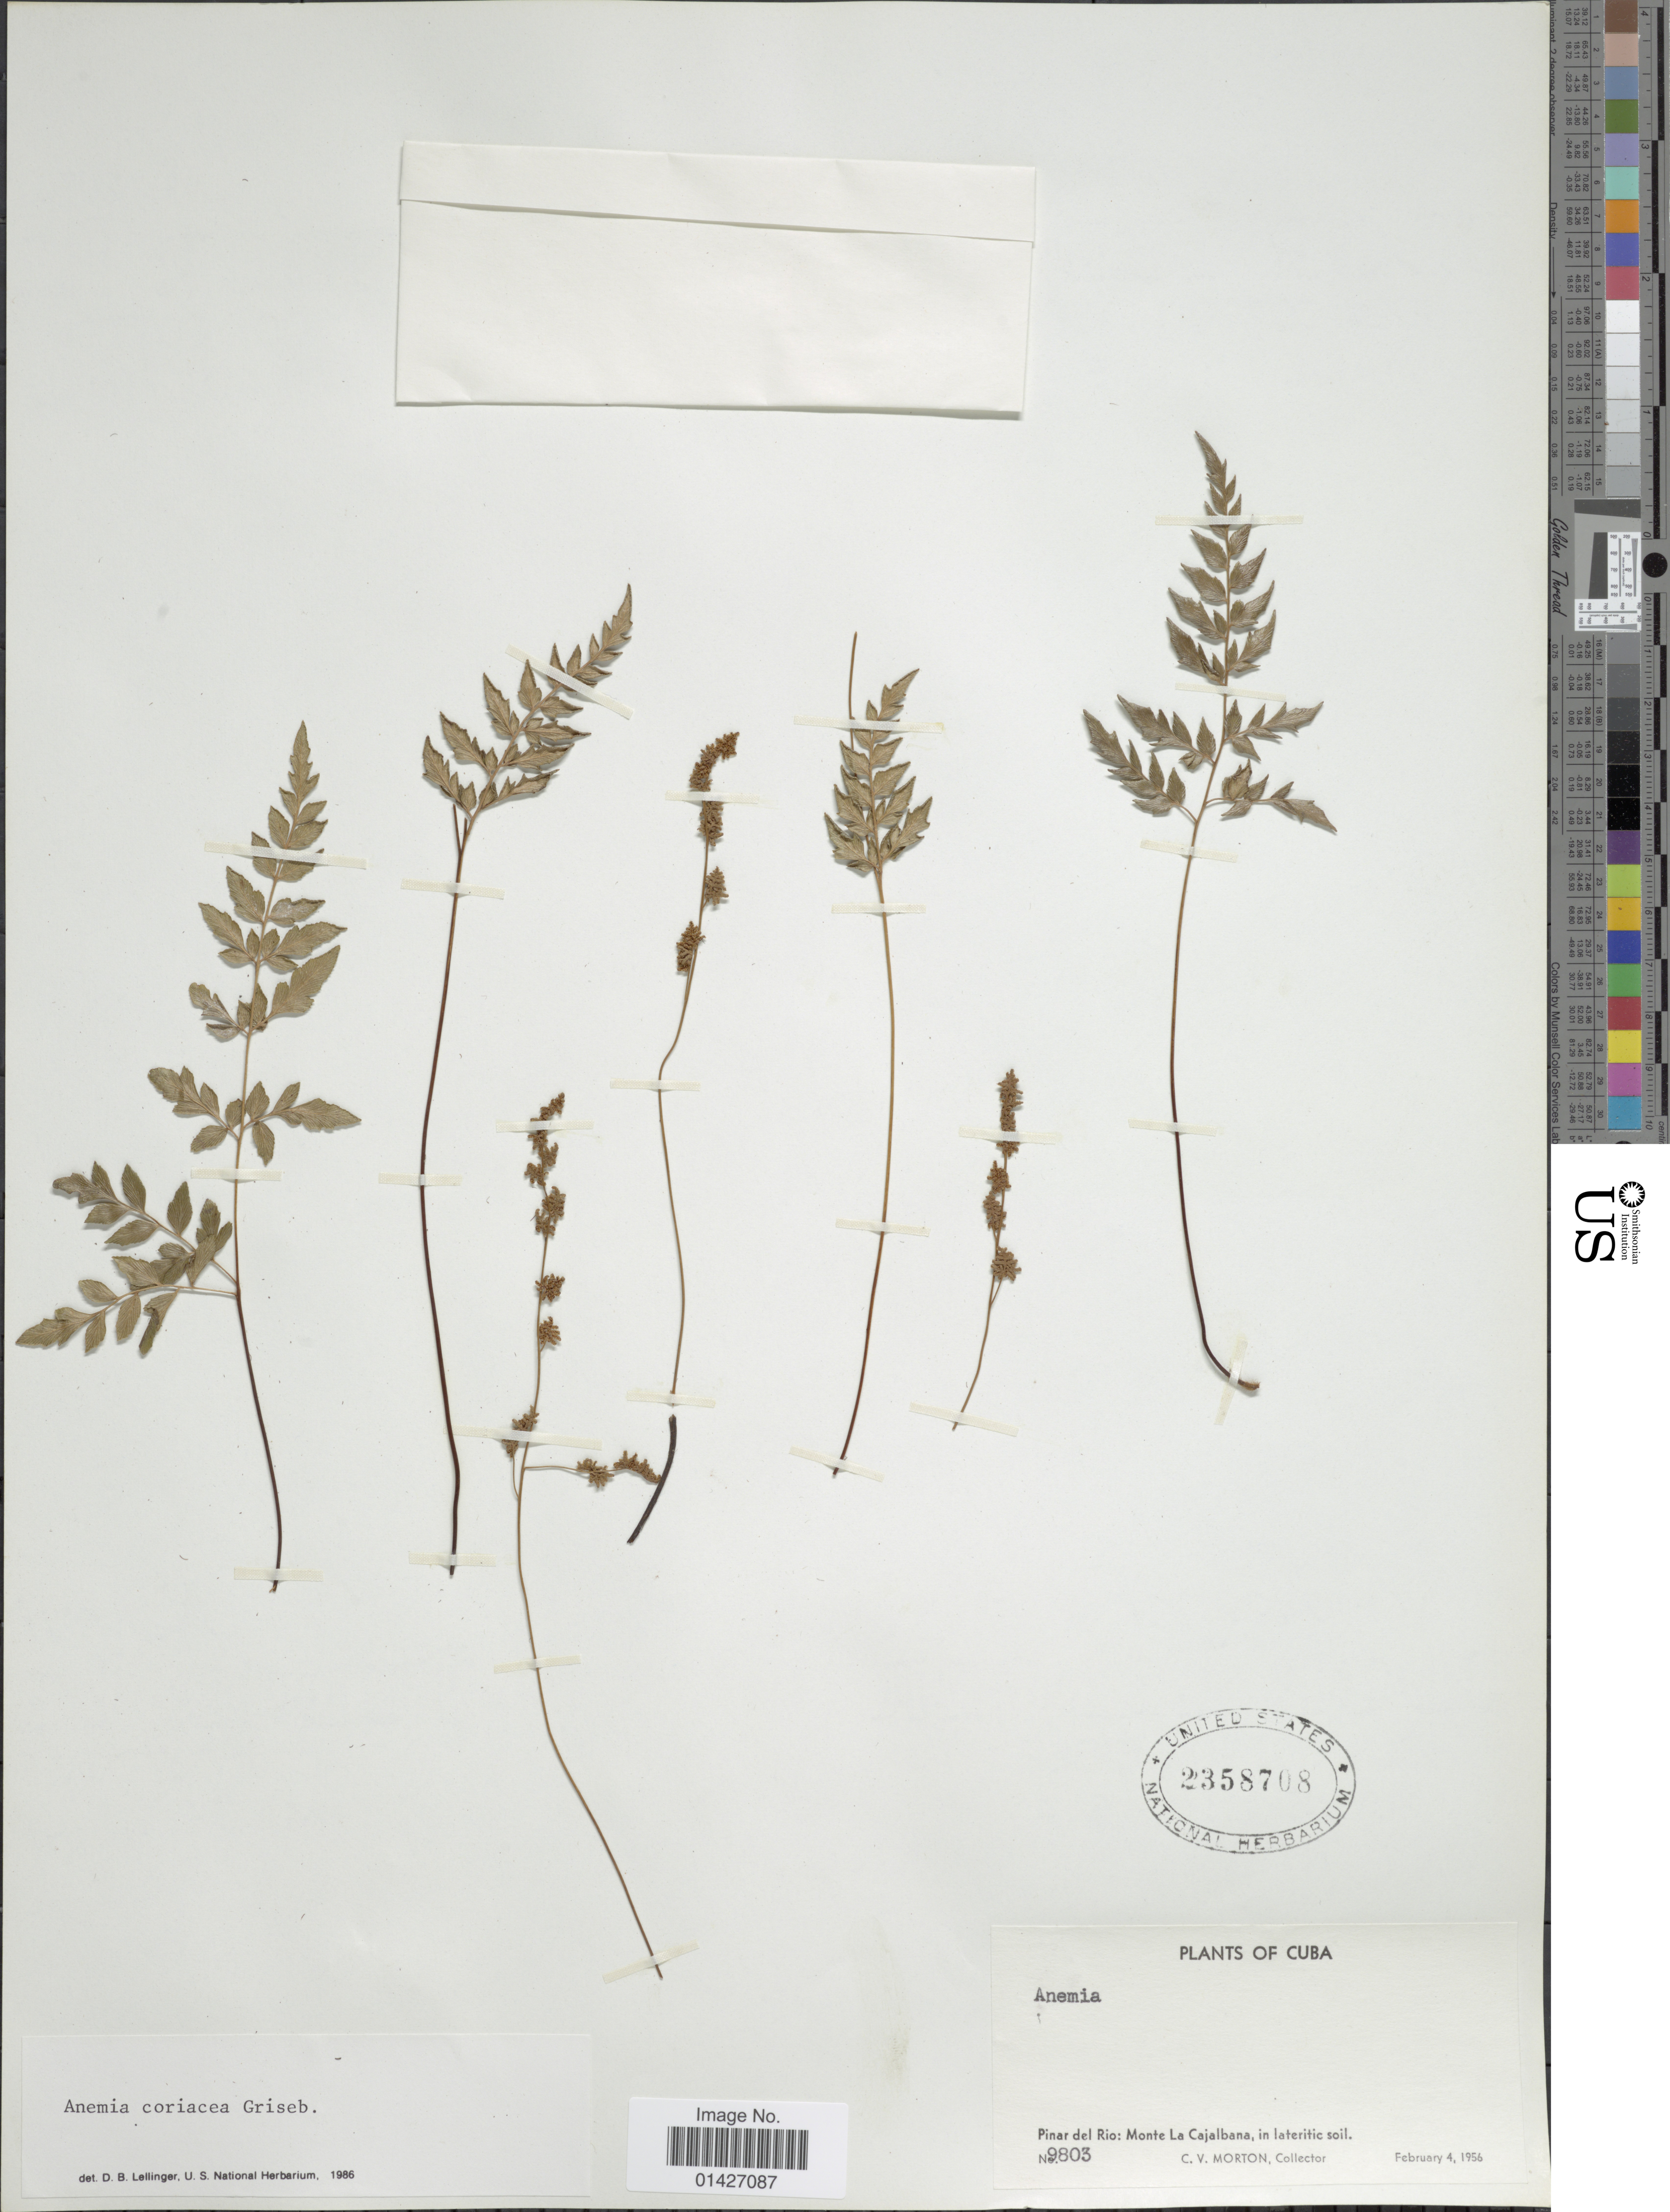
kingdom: Plantae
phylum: Tracheophyta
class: Polypodiopsida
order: Schizaeales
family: Anemiaceae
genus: Anemia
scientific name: Anemia coriacea f. coriacea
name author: Griseb.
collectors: C. V. Morton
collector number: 9803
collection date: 1956-02-04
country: Cuba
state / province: Pinar del Río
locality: Monte La Cajalbana, in lateritic soil.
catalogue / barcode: US 2358708